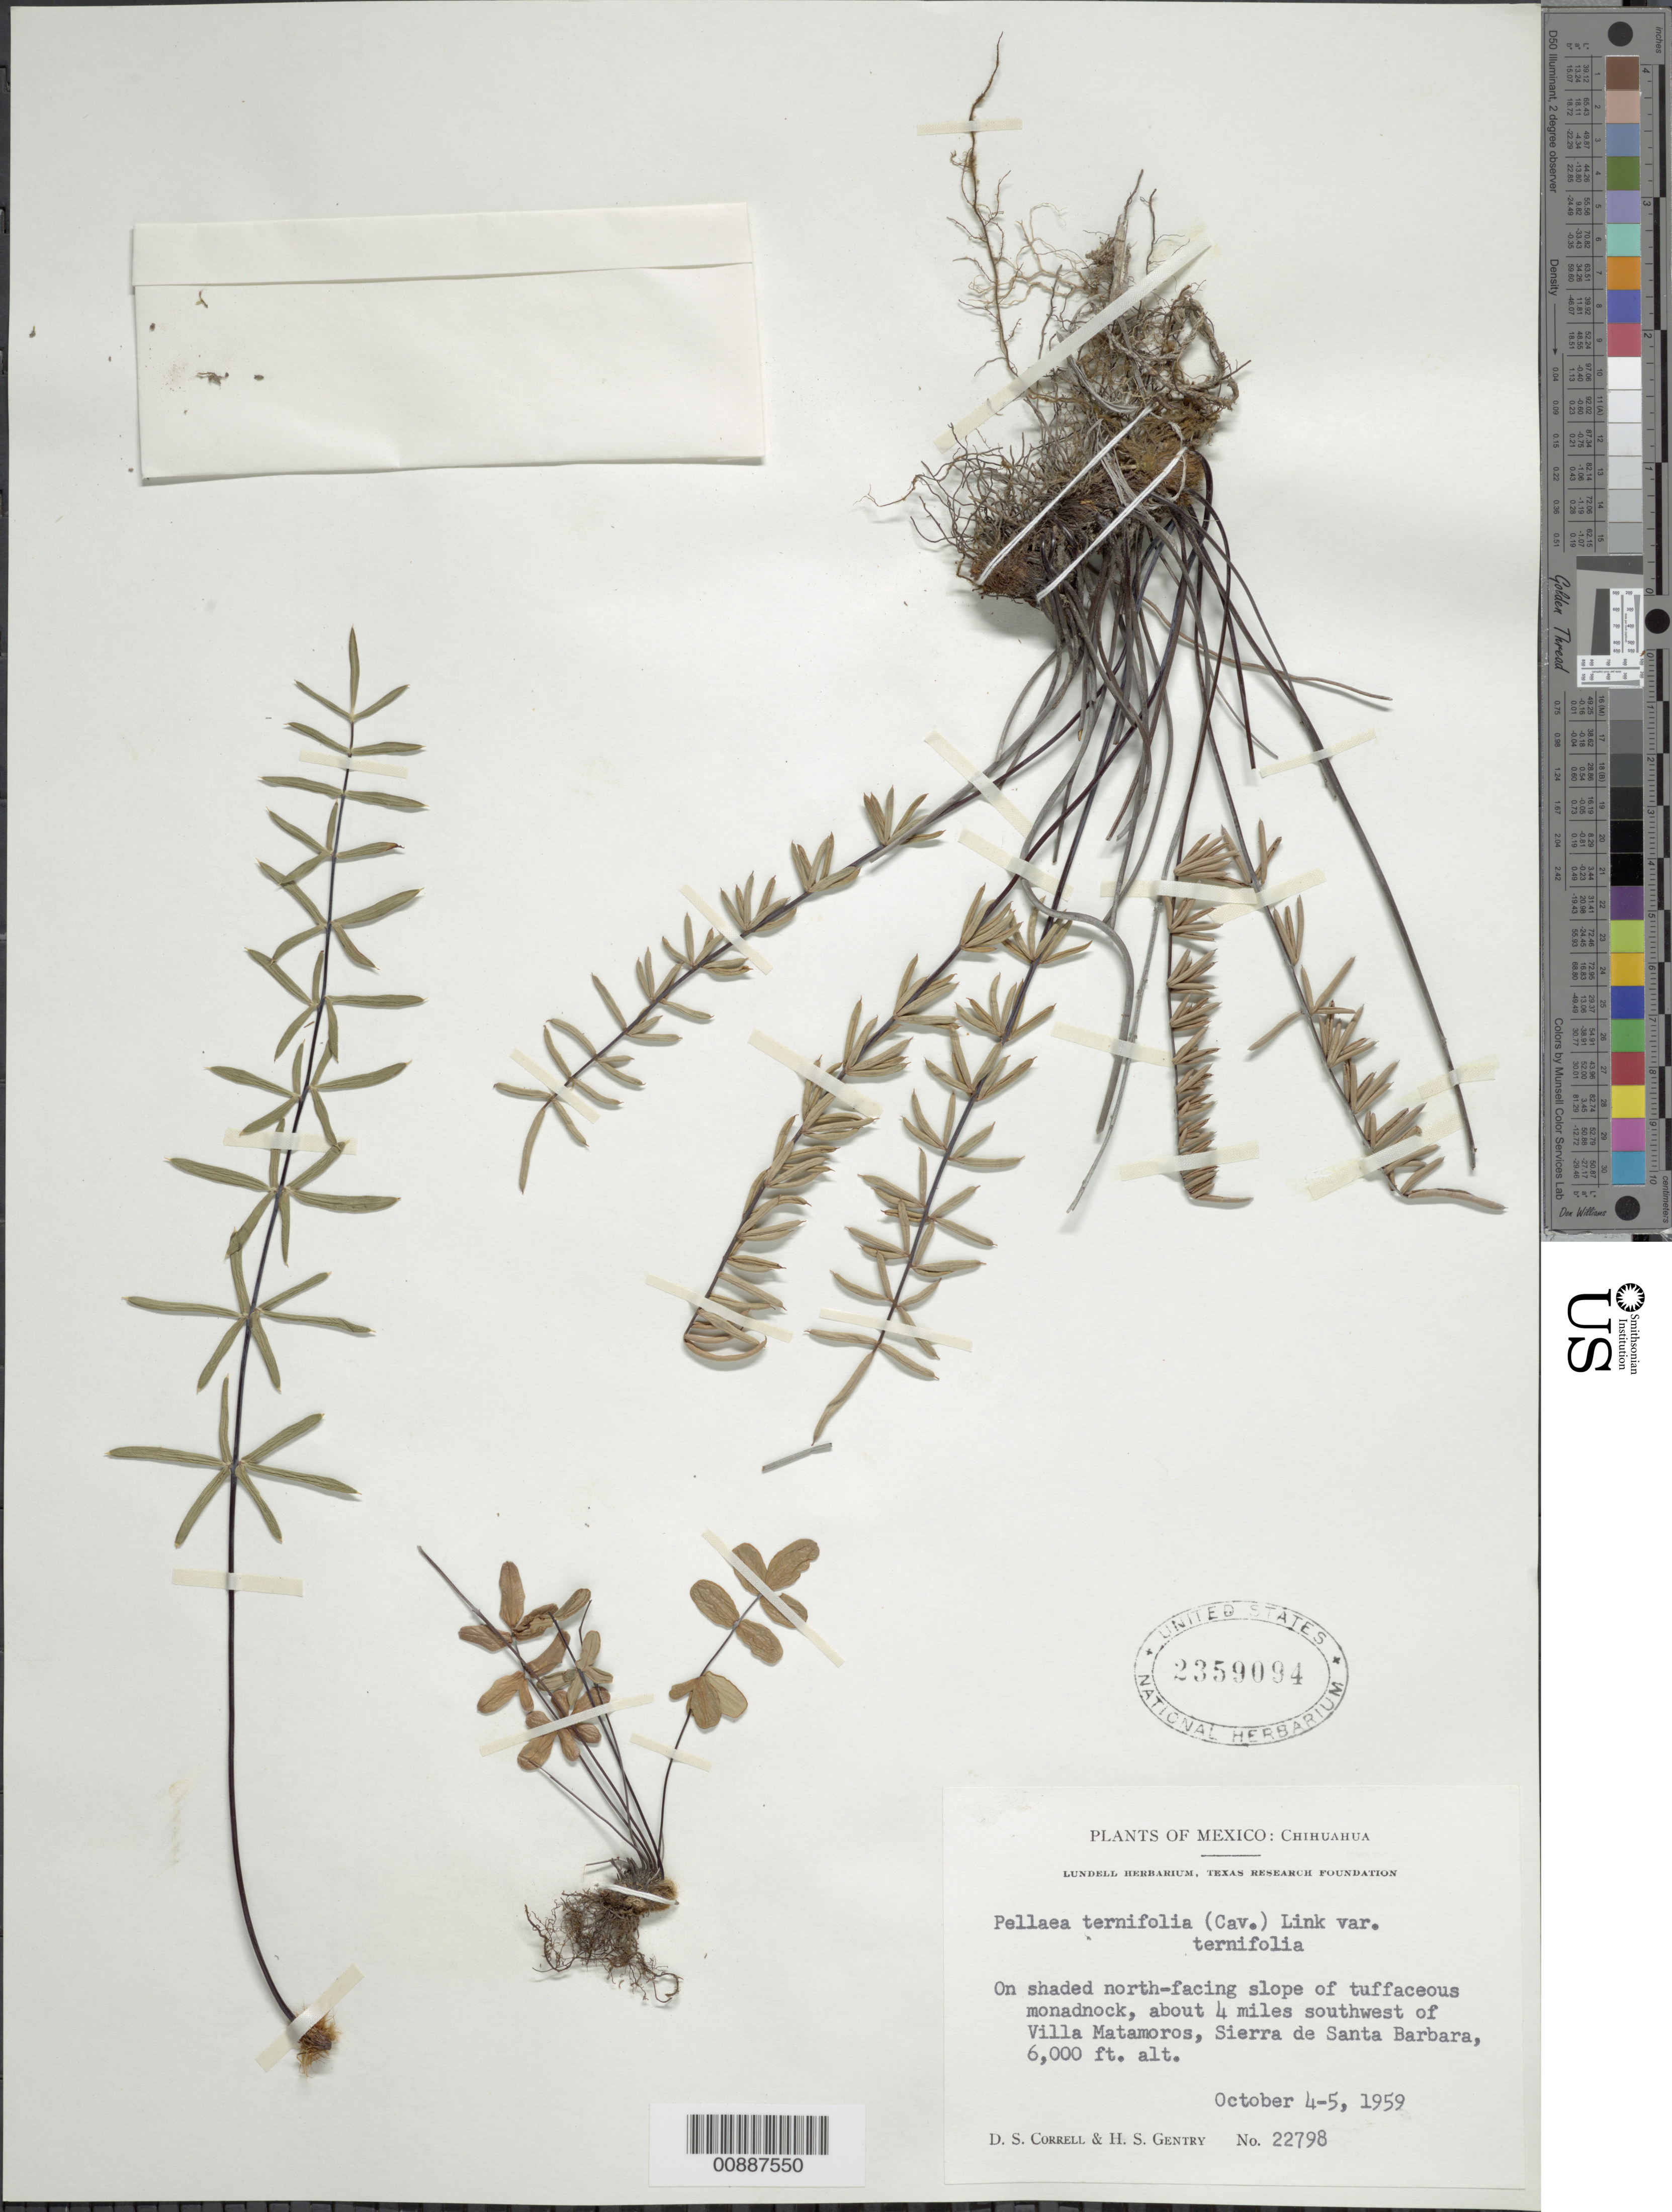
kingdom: Plantae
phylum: Tracheophyta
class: Polypodiopsida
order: Polypodiales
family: Pteridaceae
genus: Pellaea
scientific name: Pellaea ternifolia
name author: (Cav.) Link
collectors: D. S. Correll & H. S. Gentry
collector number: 22798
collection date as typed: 04 Oct 1959 to 05 Oct 1959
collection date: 1959-10-04/1959-10-05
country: Mexico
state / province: Chihuahua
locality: About 4 miles southwest of Villa Matamoros,Sierra de Santa Barbara.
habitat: On shaded north-facing slope of tuffaceous monadnock.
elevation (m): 1829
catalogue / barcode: US 2359094